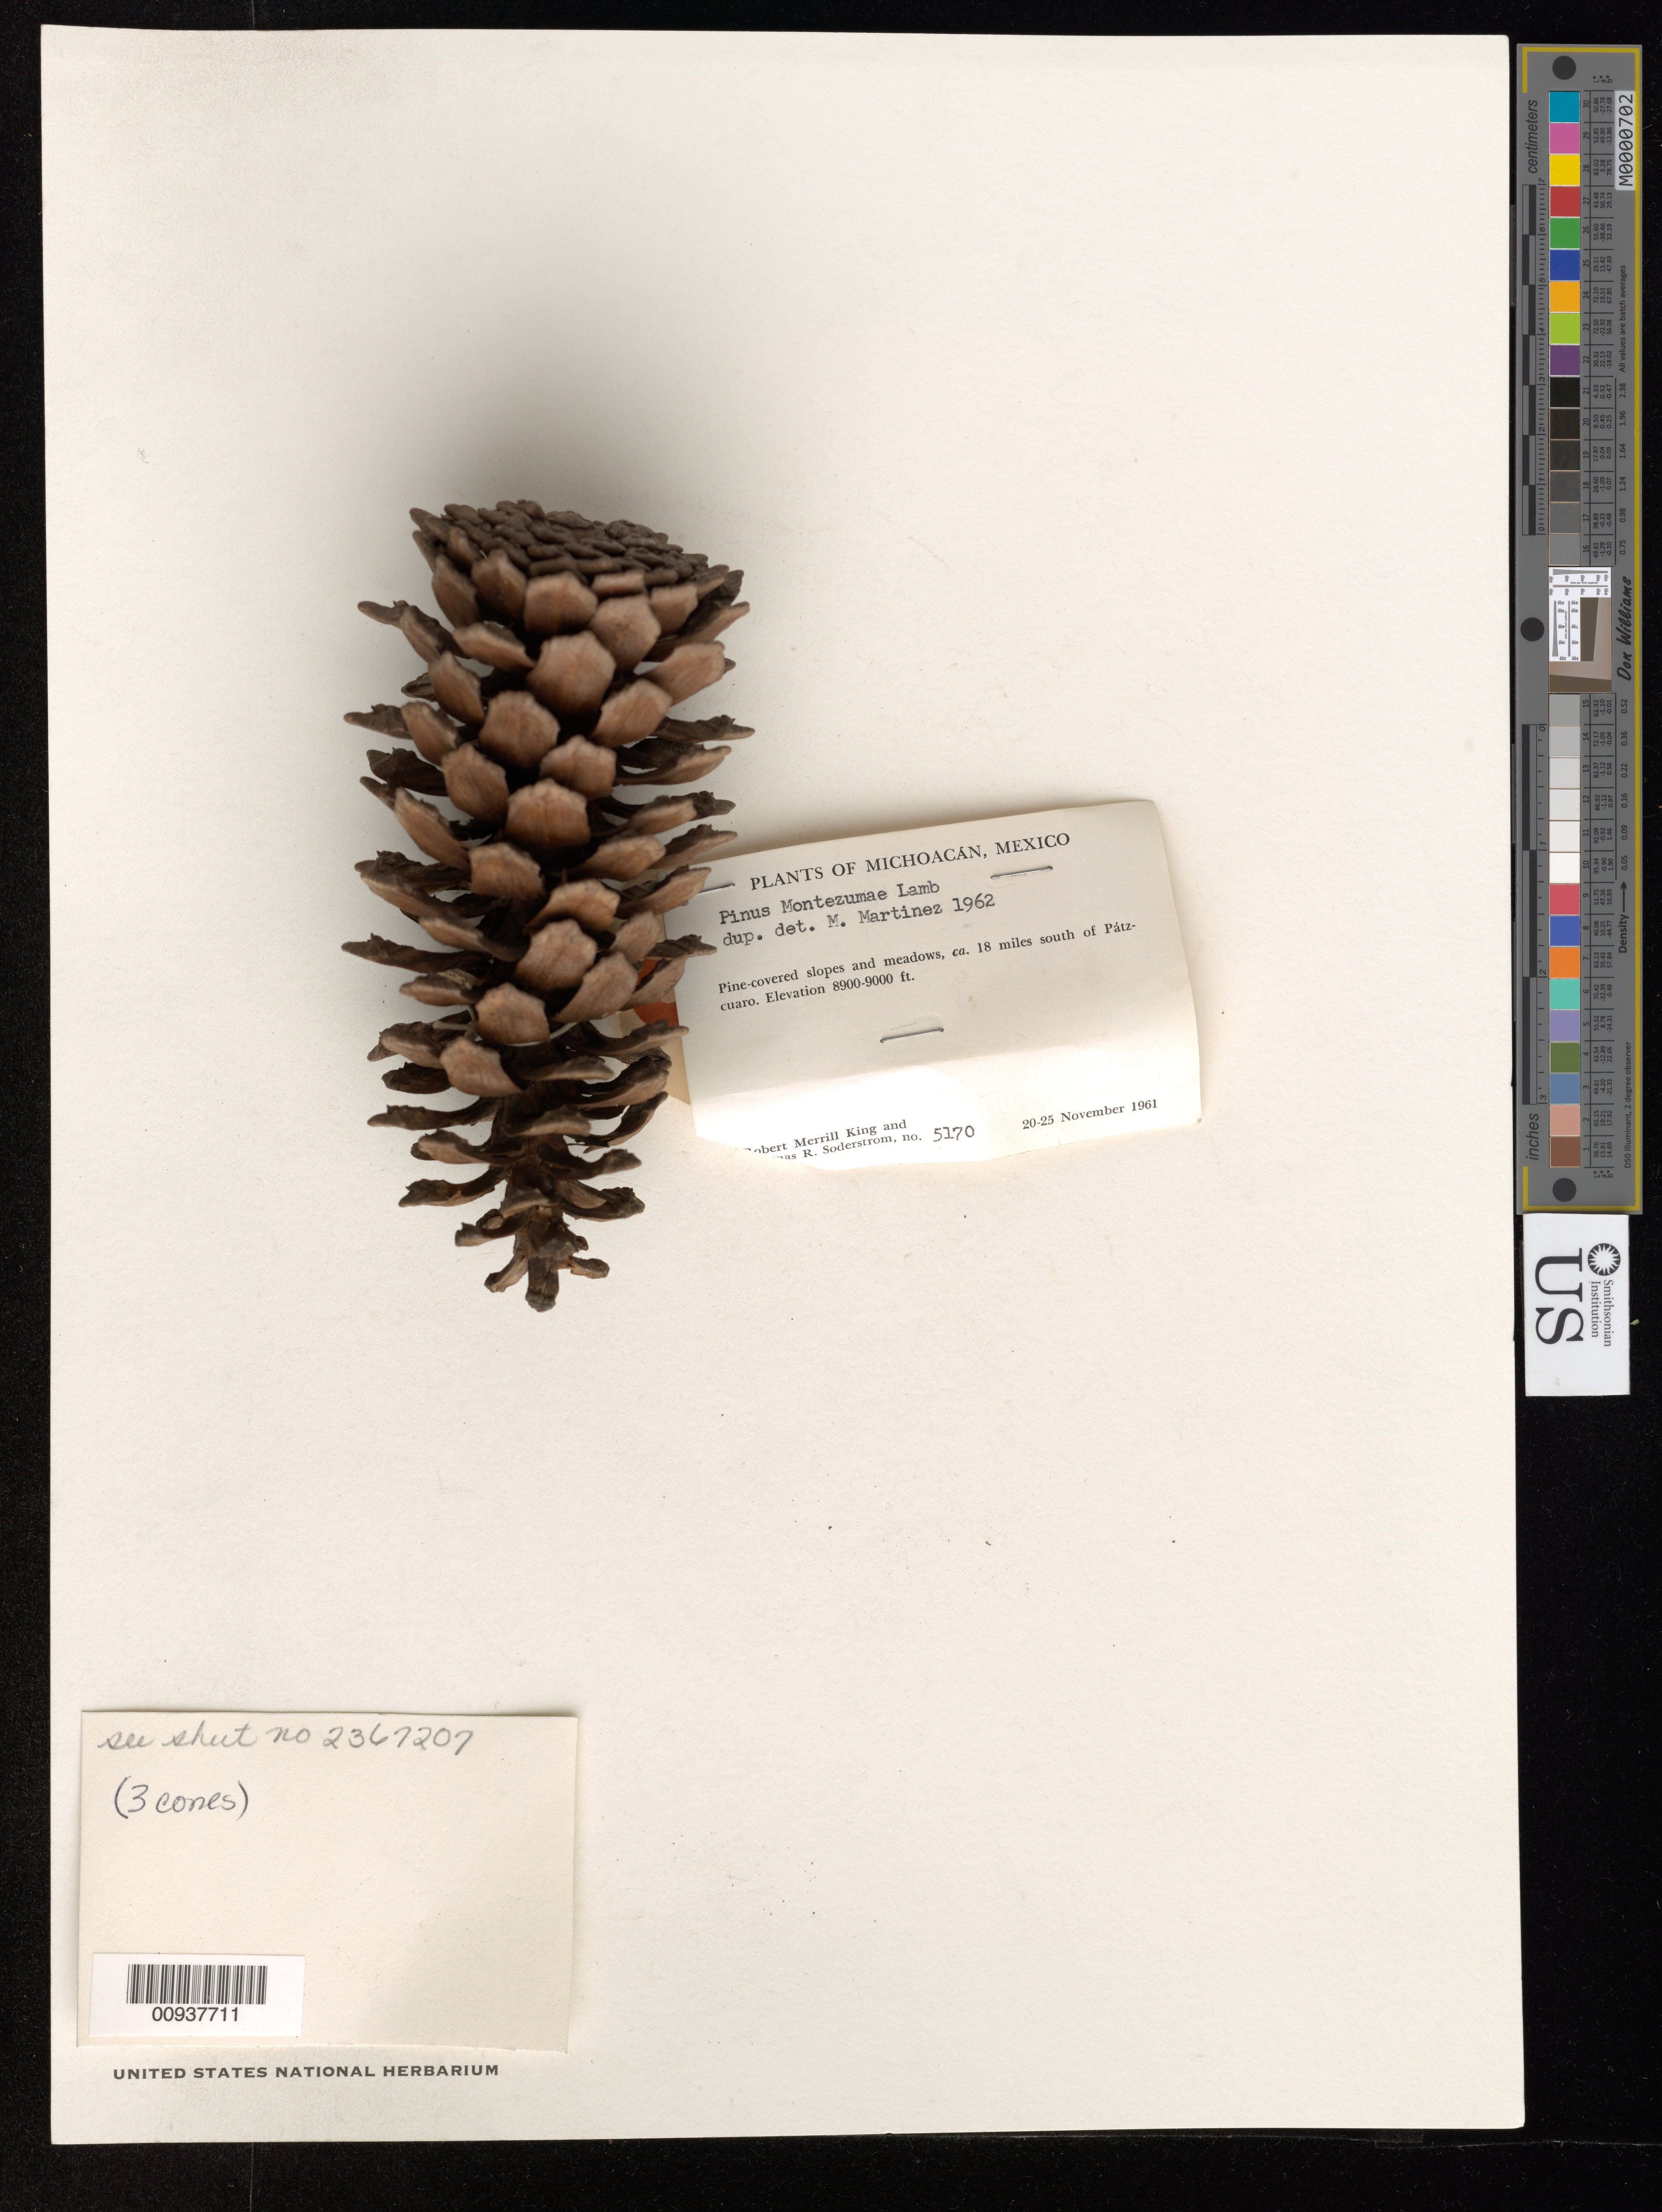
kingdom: Plantae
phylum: Tracheophyta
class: Pinopsida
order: Pinales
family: Pinaceae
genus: Pinus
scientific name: Pinus montezumae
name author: Lamb.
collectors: R. M. King & T. R. Soderstrom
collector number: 5170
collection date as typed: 20 Nov 1961 to 25 Nov 1961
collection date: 1961-11-20/1961-11-25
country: Mexico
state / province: Michoacán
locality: Ca. 18 miles south of Pátzcuaro.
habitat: Pine-covered slopes and meadows. Open sun, loamy soil.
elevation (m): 2713